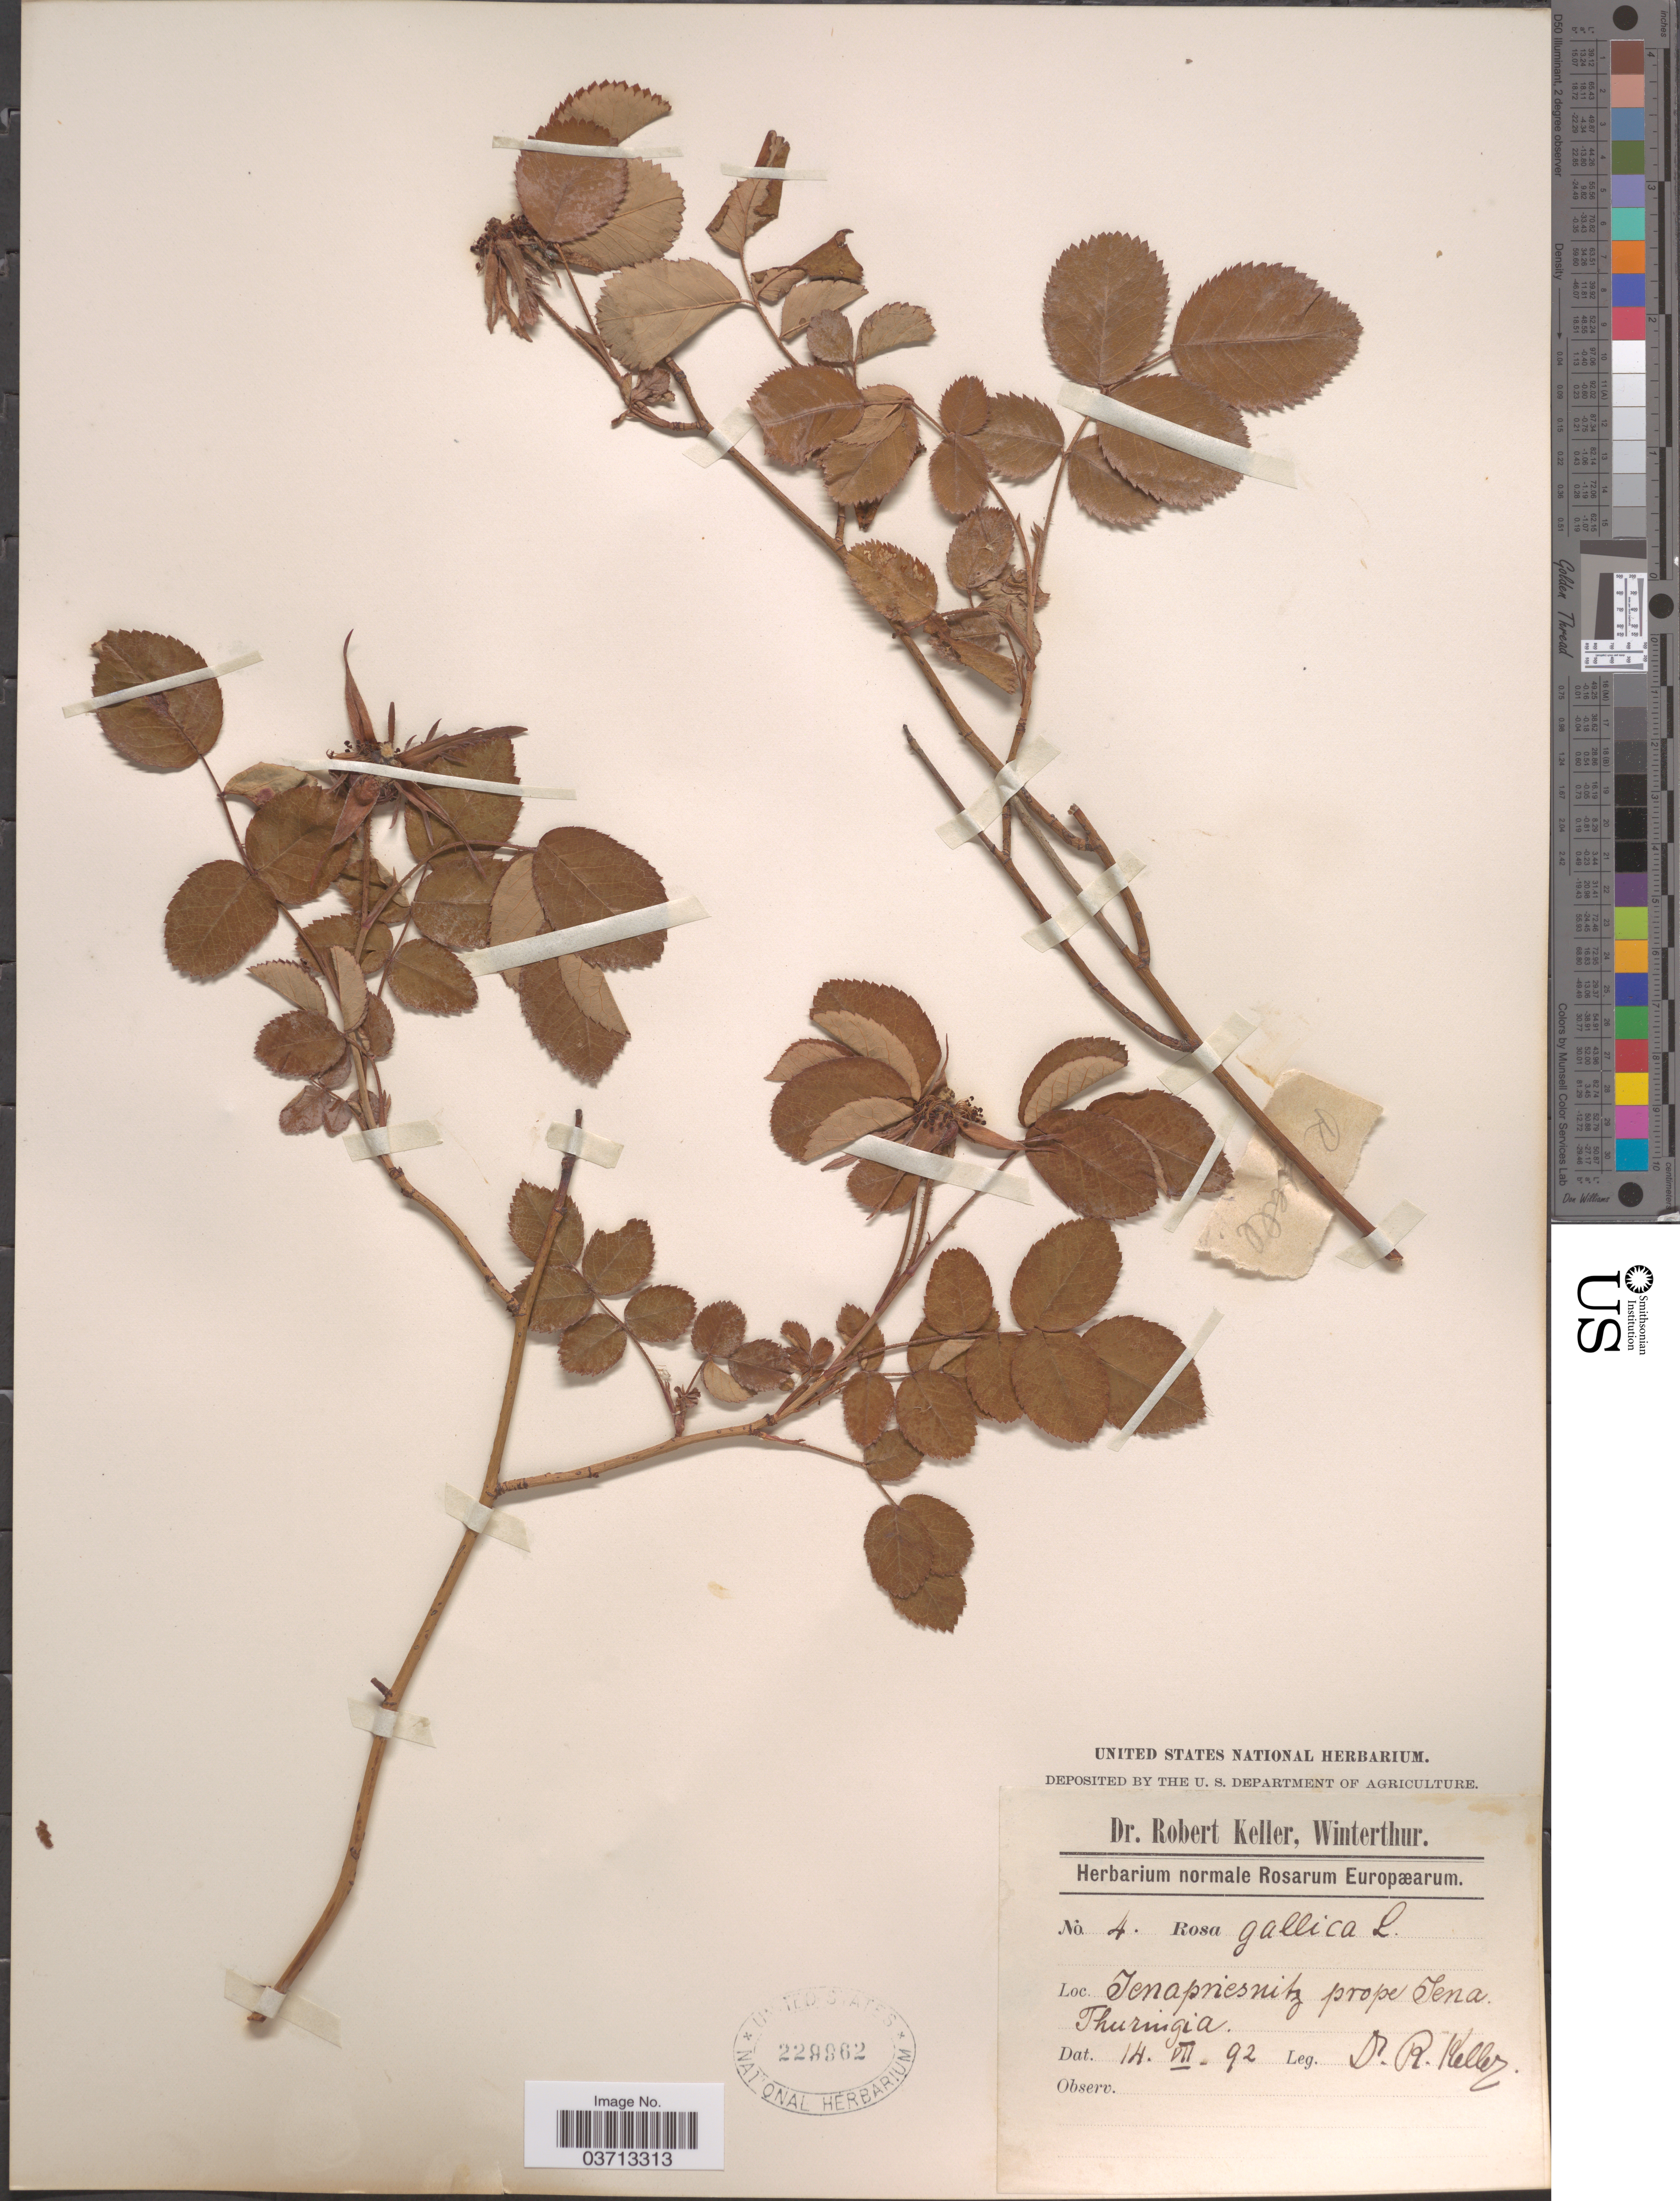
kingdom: Plantae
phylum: Tracheophyta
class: Magnoliopsida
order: Rosales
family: Rosaceae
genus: Rosa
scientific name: Rosa gallica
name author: L.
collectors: R. Keller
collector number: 4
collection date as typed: Transcribed d/m/y: 14/7/92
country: Germany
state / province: Thuringia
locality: Jenapriesnitz prope Jena. Thuringia.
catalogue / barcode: US 229962